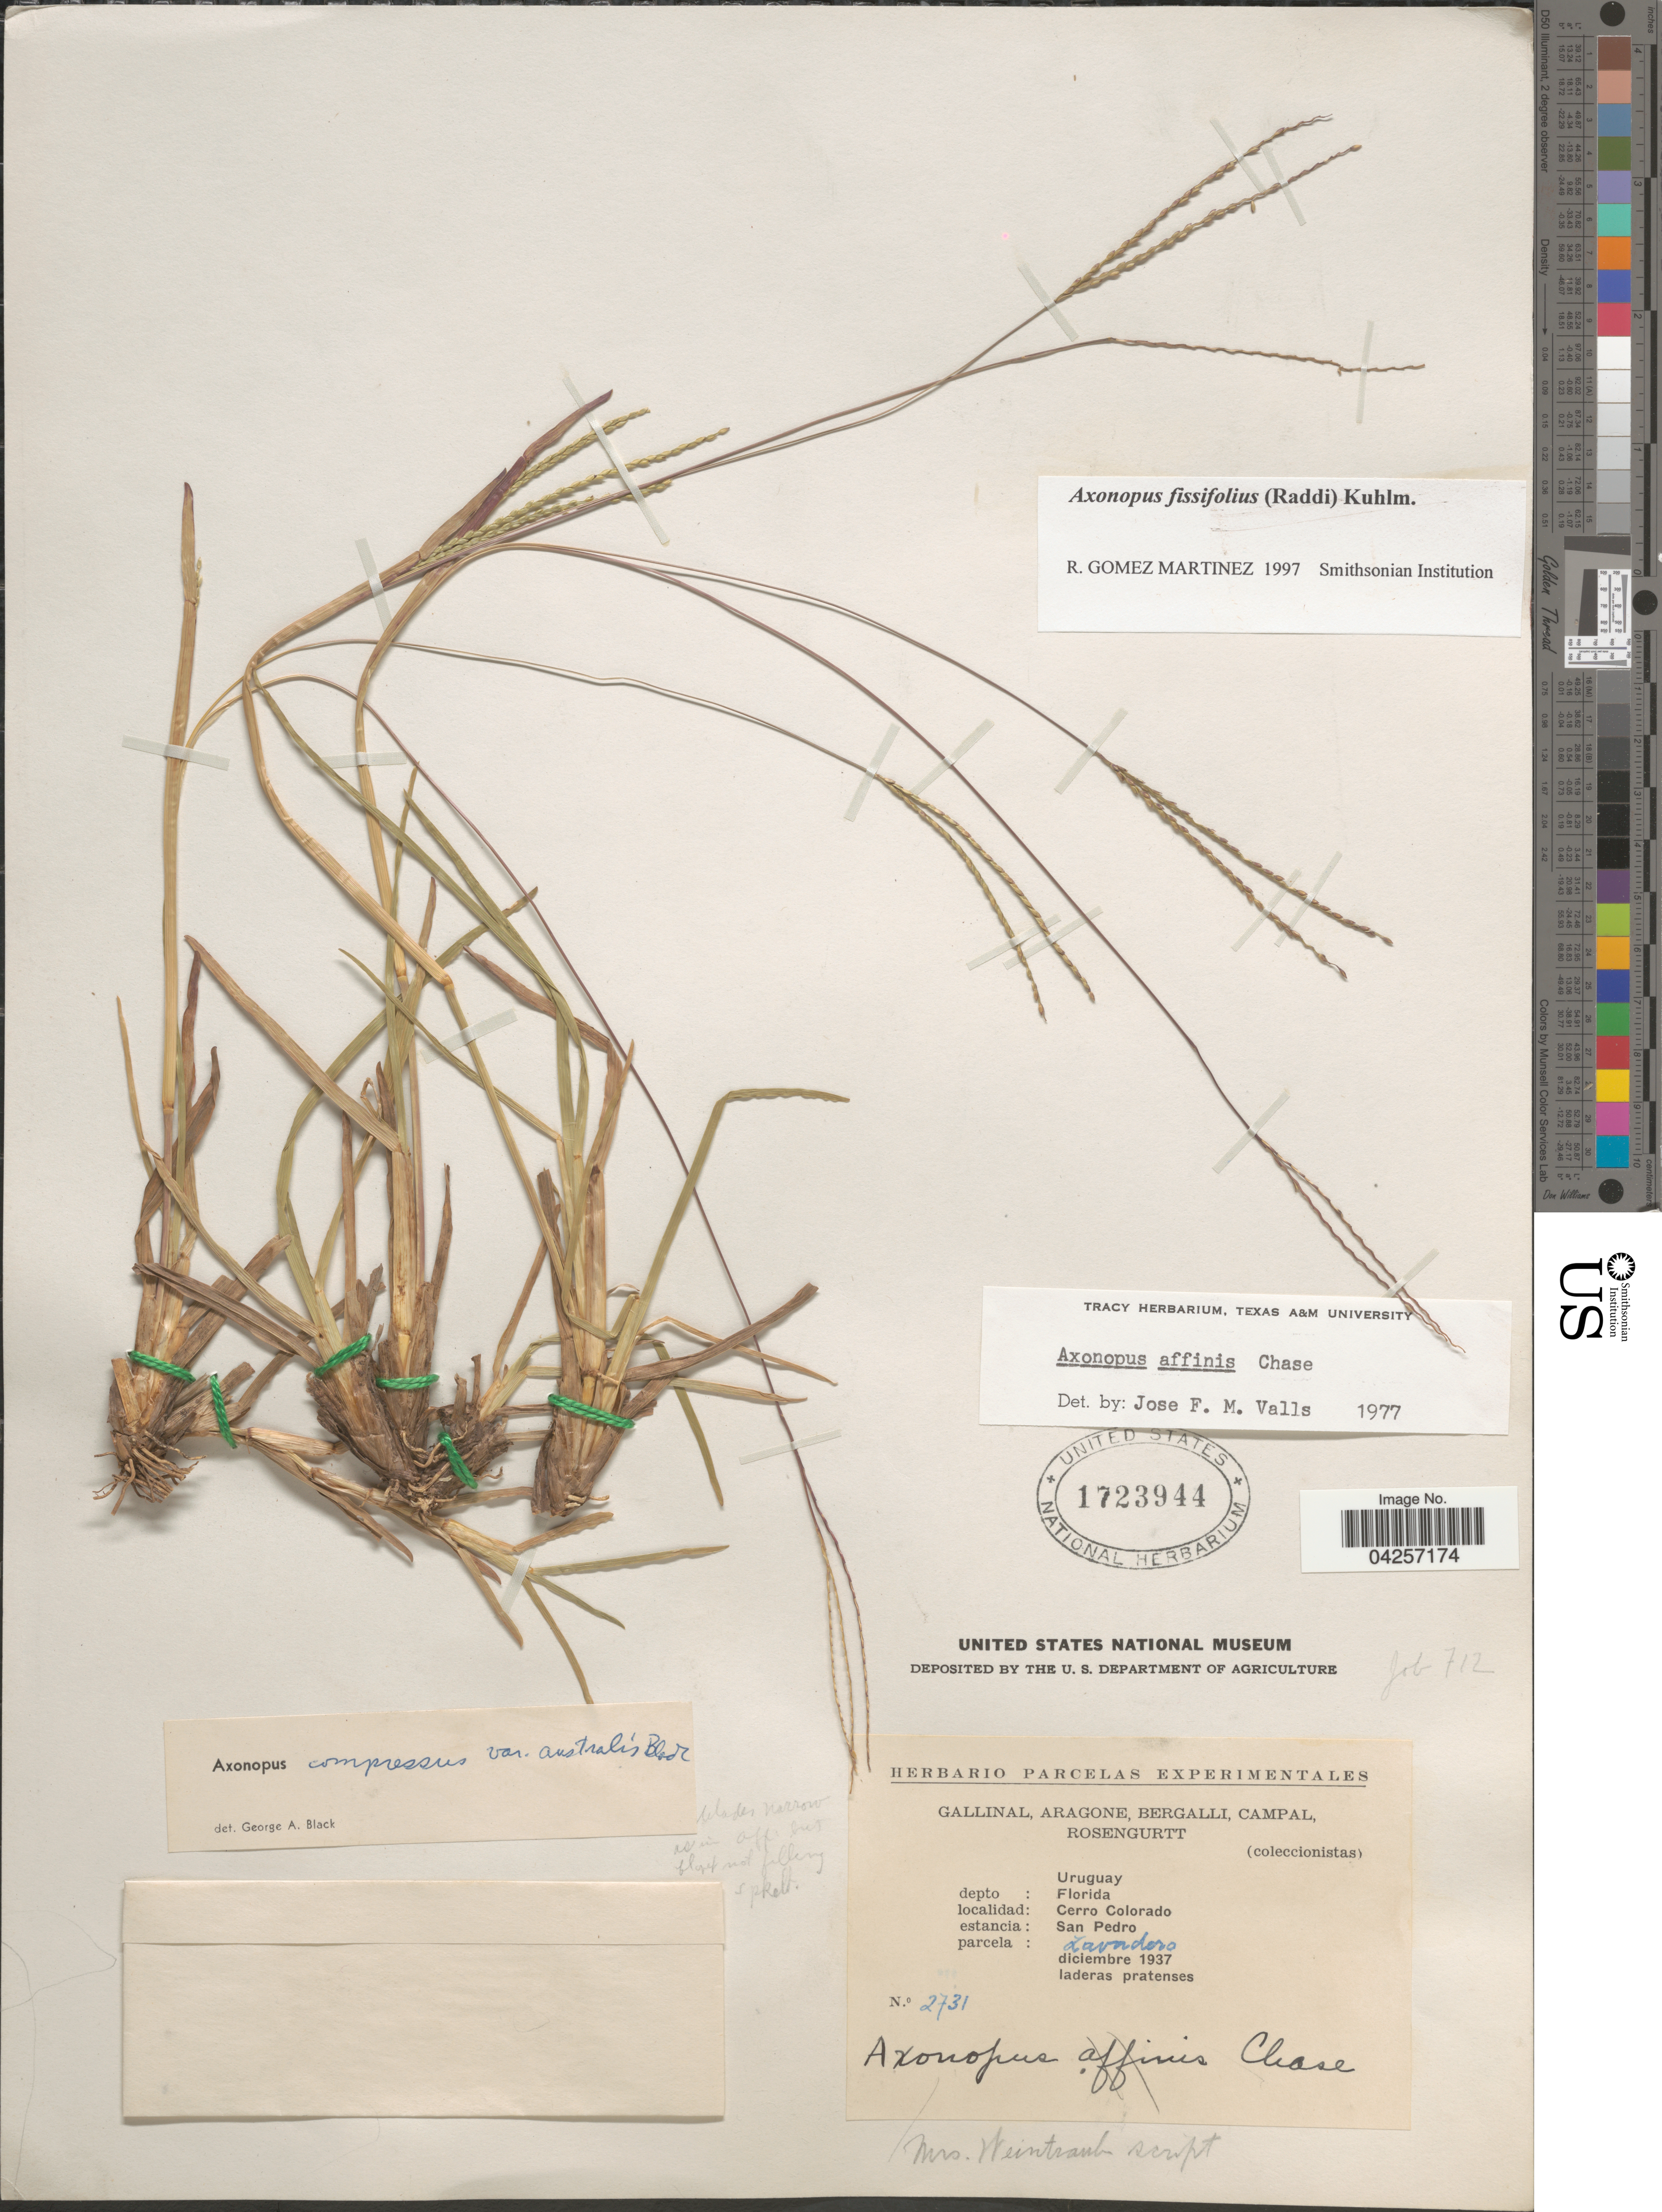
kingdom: Plantae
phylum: Tracheophyta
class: Liliopsida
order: Poales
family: Poaceae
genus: Axonopus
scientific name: Axonopus fissifolius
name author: (Raddi) Kuhlm.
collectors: -. Gallinal, -- Aragone, -- Bergalli, -- Campal & Rosengurtt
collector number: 2731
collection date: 1937-12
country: Uruguay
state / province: Florida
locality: Depto: Florida. Cerro Colorado. Estancia: San Pedro.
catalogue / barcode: US 1723944